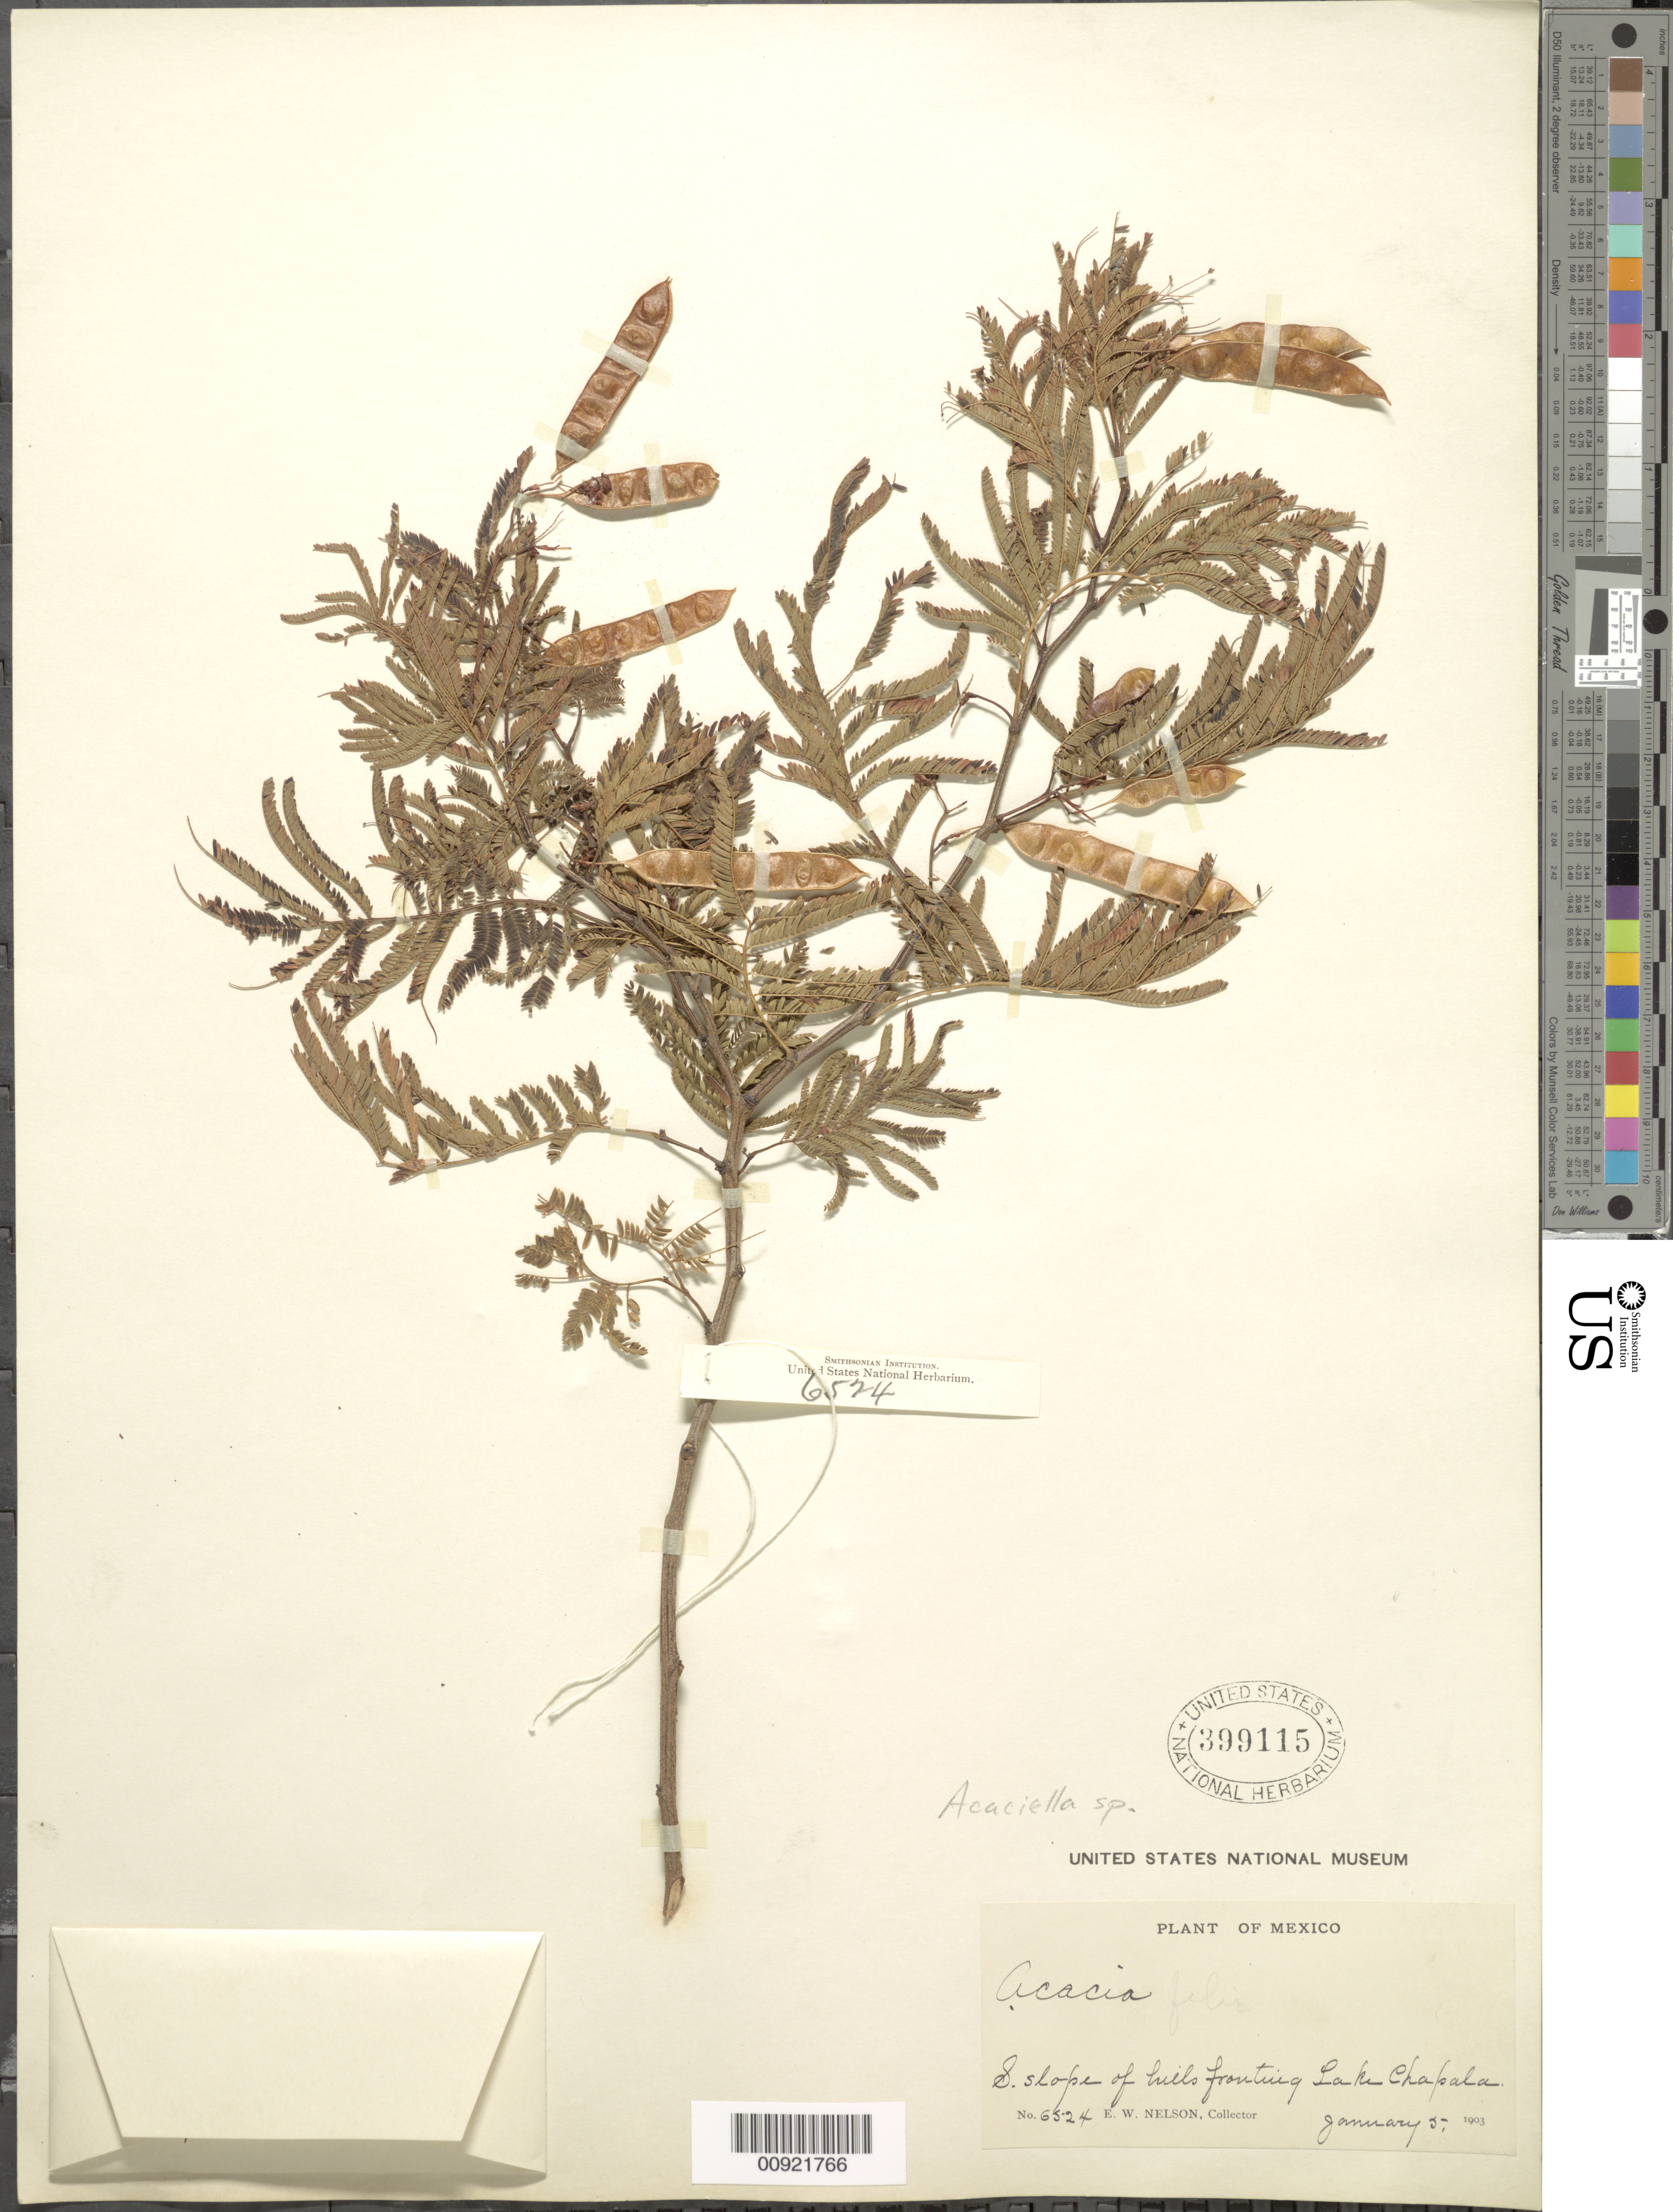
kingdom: Plantae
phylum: Tracheophyta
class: Magnoliopsida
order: Fabales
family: Fabaceae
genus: Acaciella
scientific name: Acaciella sp.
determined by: Strong, M. T., (US), Smithsonian Institution - National Museum of Natural History (UNITED STATES)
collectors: E. W. Nelson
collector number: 6524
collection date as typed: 05 Jan 1903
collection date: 1903-01-05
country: Mexico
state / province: Jalisco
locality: S. slope of hills fronting Lake Chapala.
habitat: S. slope of hills.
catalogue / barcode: US 399115